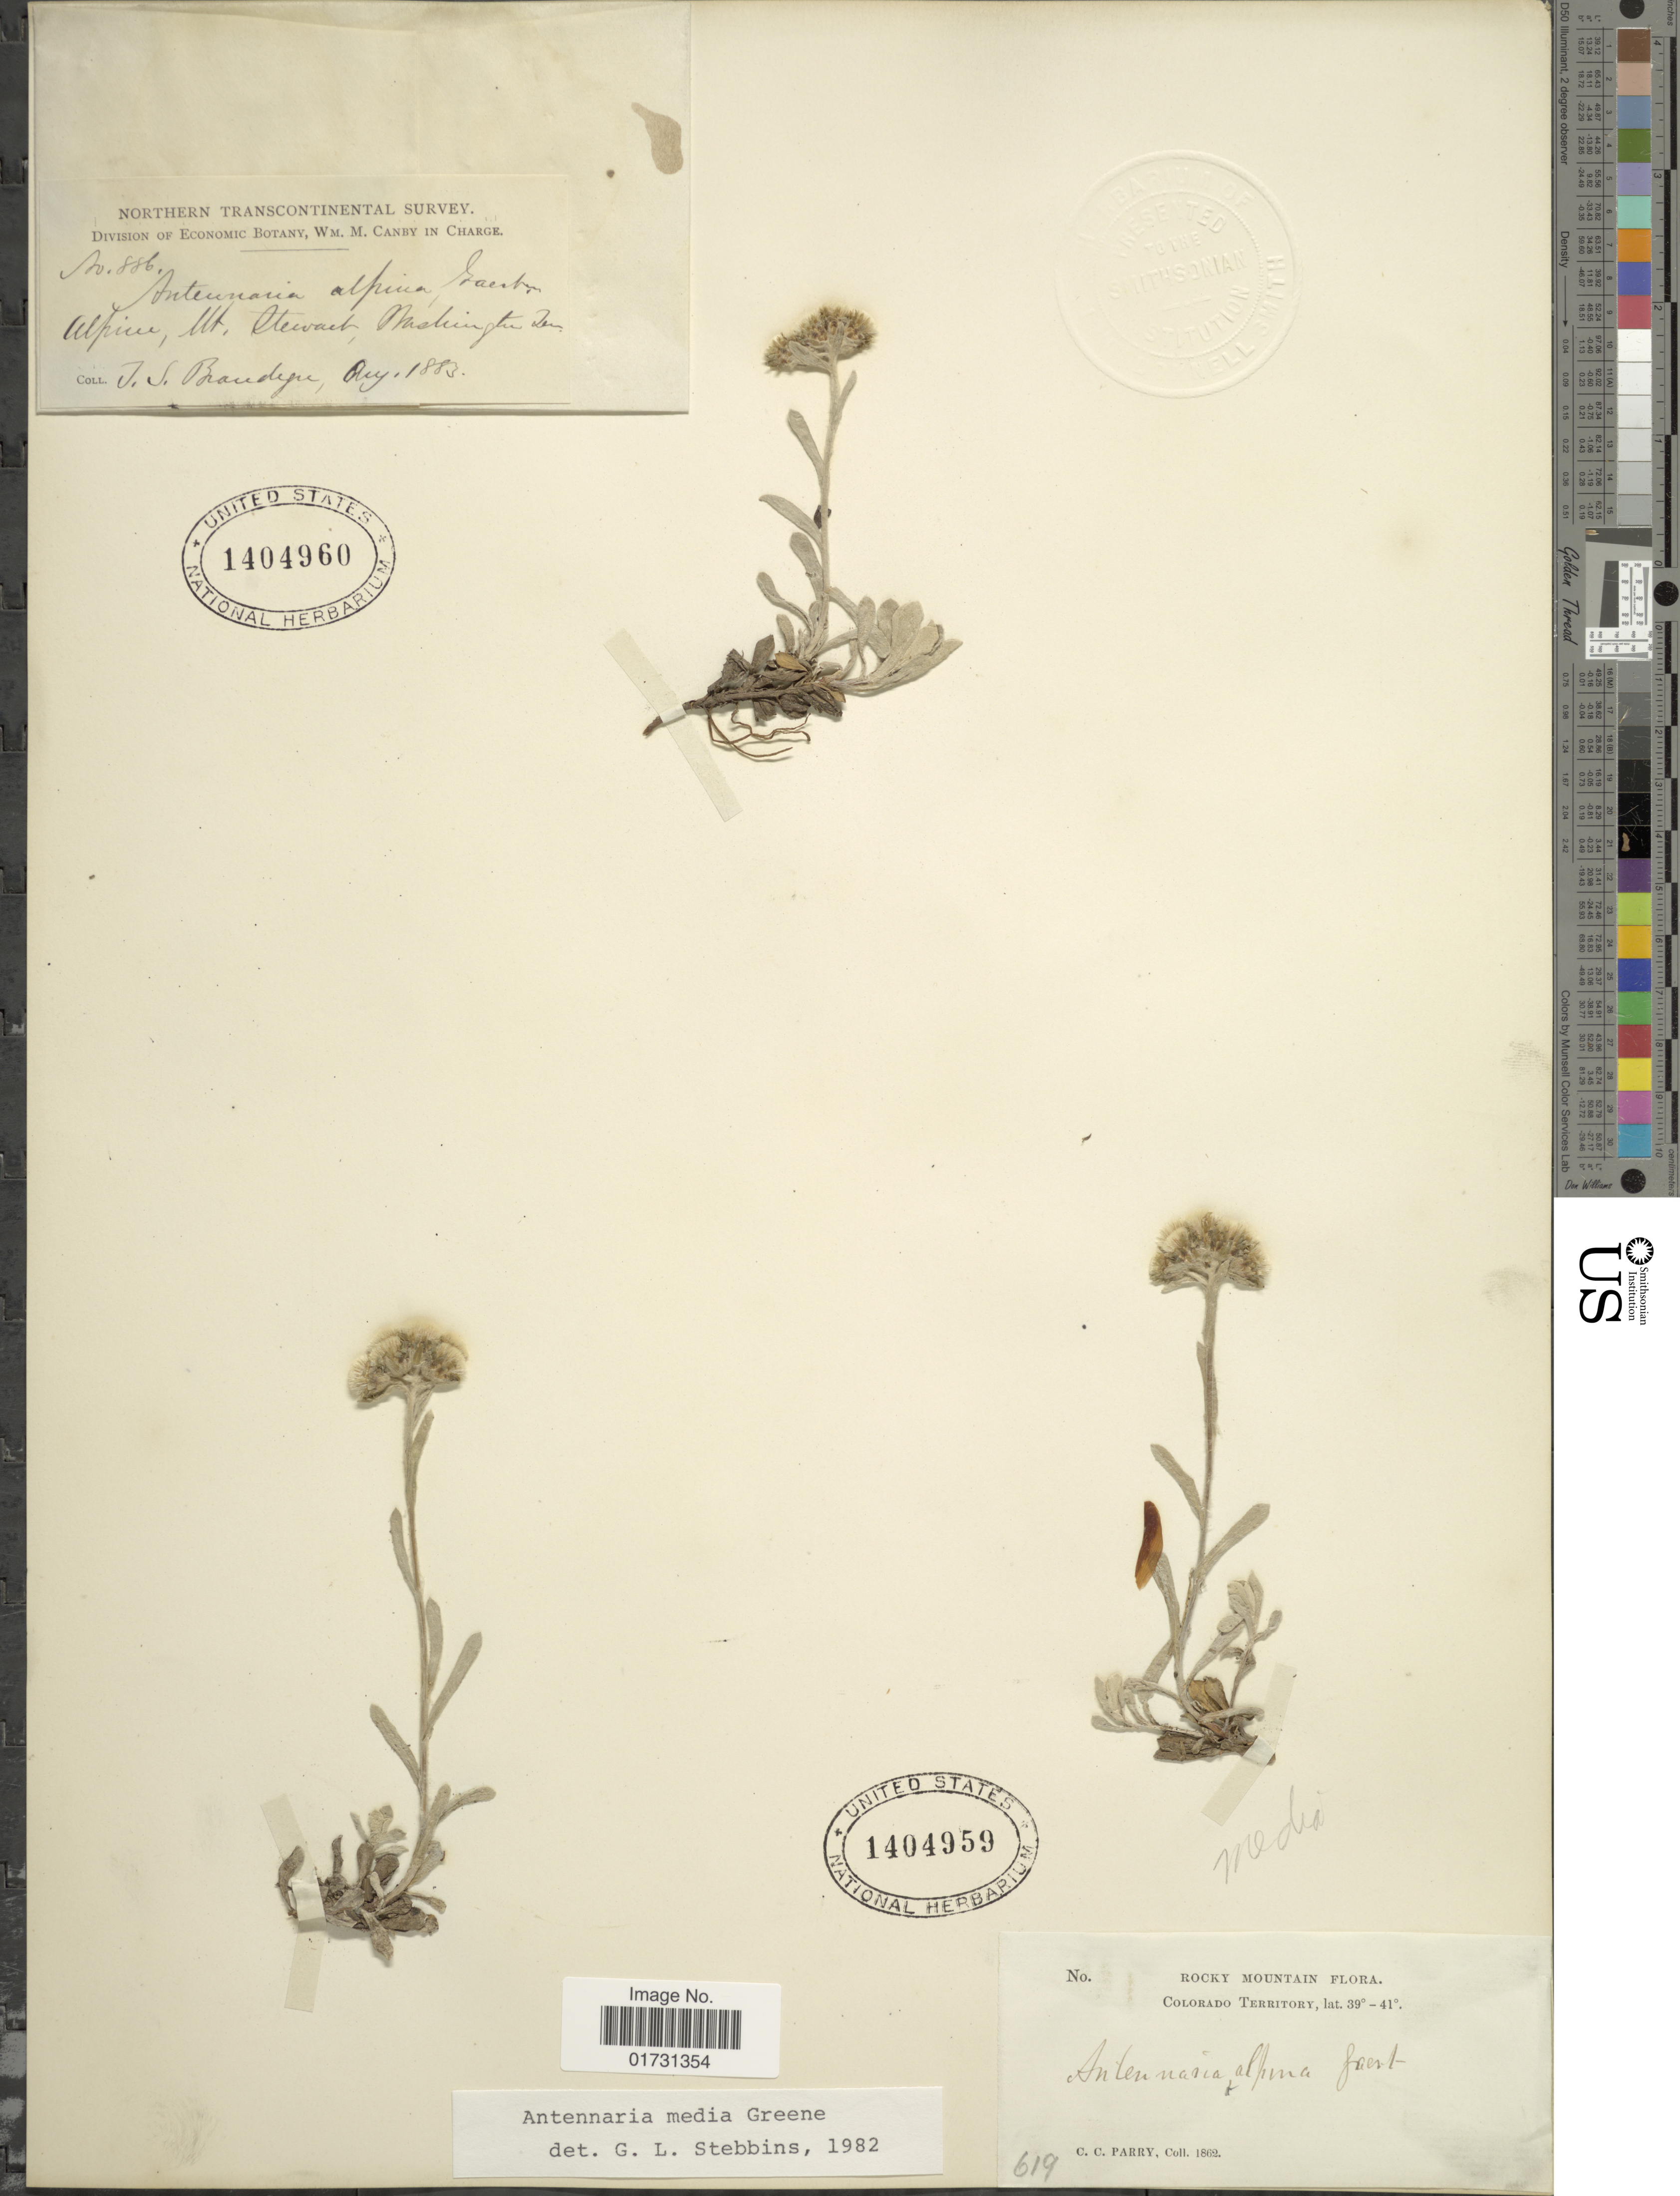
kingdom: Plantae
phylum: Tracheophyta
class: Magnoliopsida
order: Asterales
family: Asteraceae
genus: Antennaria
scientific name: Antennaria media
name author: Greene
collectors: C. C. Parry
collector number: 619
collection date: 1862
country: United States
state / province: Colorado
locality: Rocky Mountain, Colorado Territory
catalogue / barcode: US 1404959-2